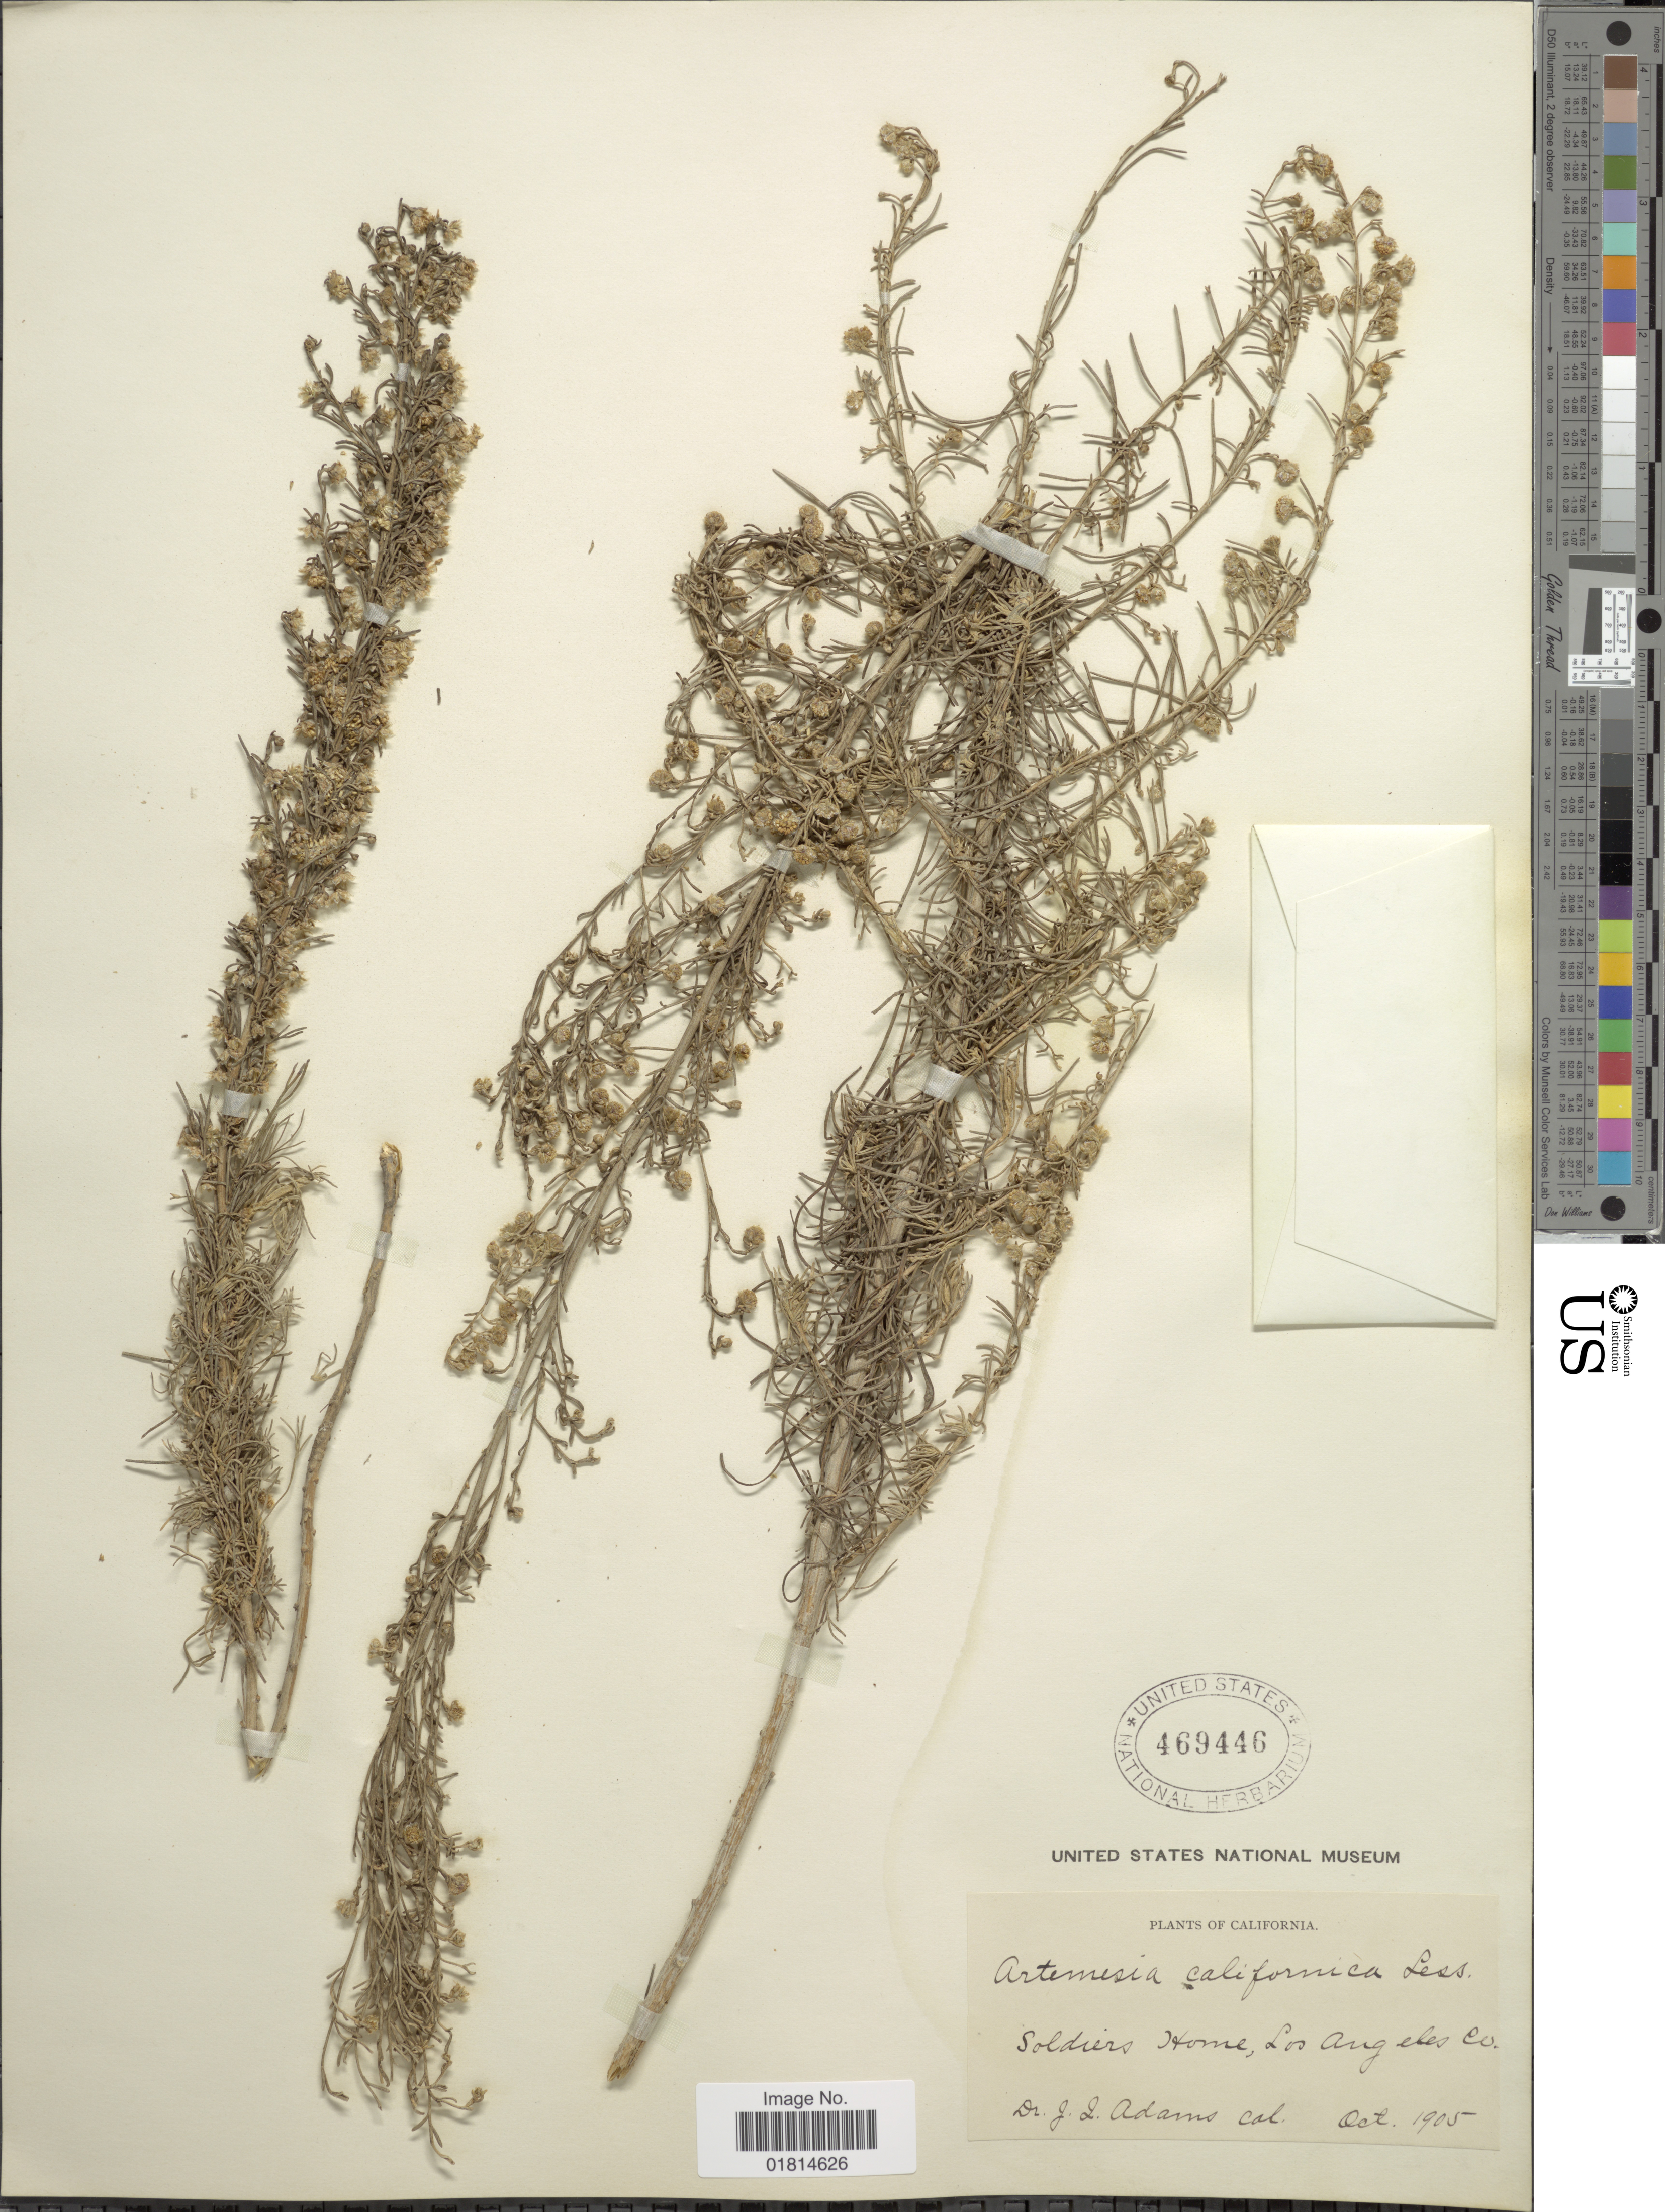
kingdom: Plantae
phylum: Tracheophyta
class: Magnoliopsida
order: Asterales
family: Asteraceae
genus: Artemisia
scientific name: Artemisia californica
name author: Less.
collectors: J. Adams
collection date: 1905-10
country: United States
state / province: California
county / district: Los Angeles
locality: Soldiers Home, Los Angeles Co.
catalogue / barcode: US 469446